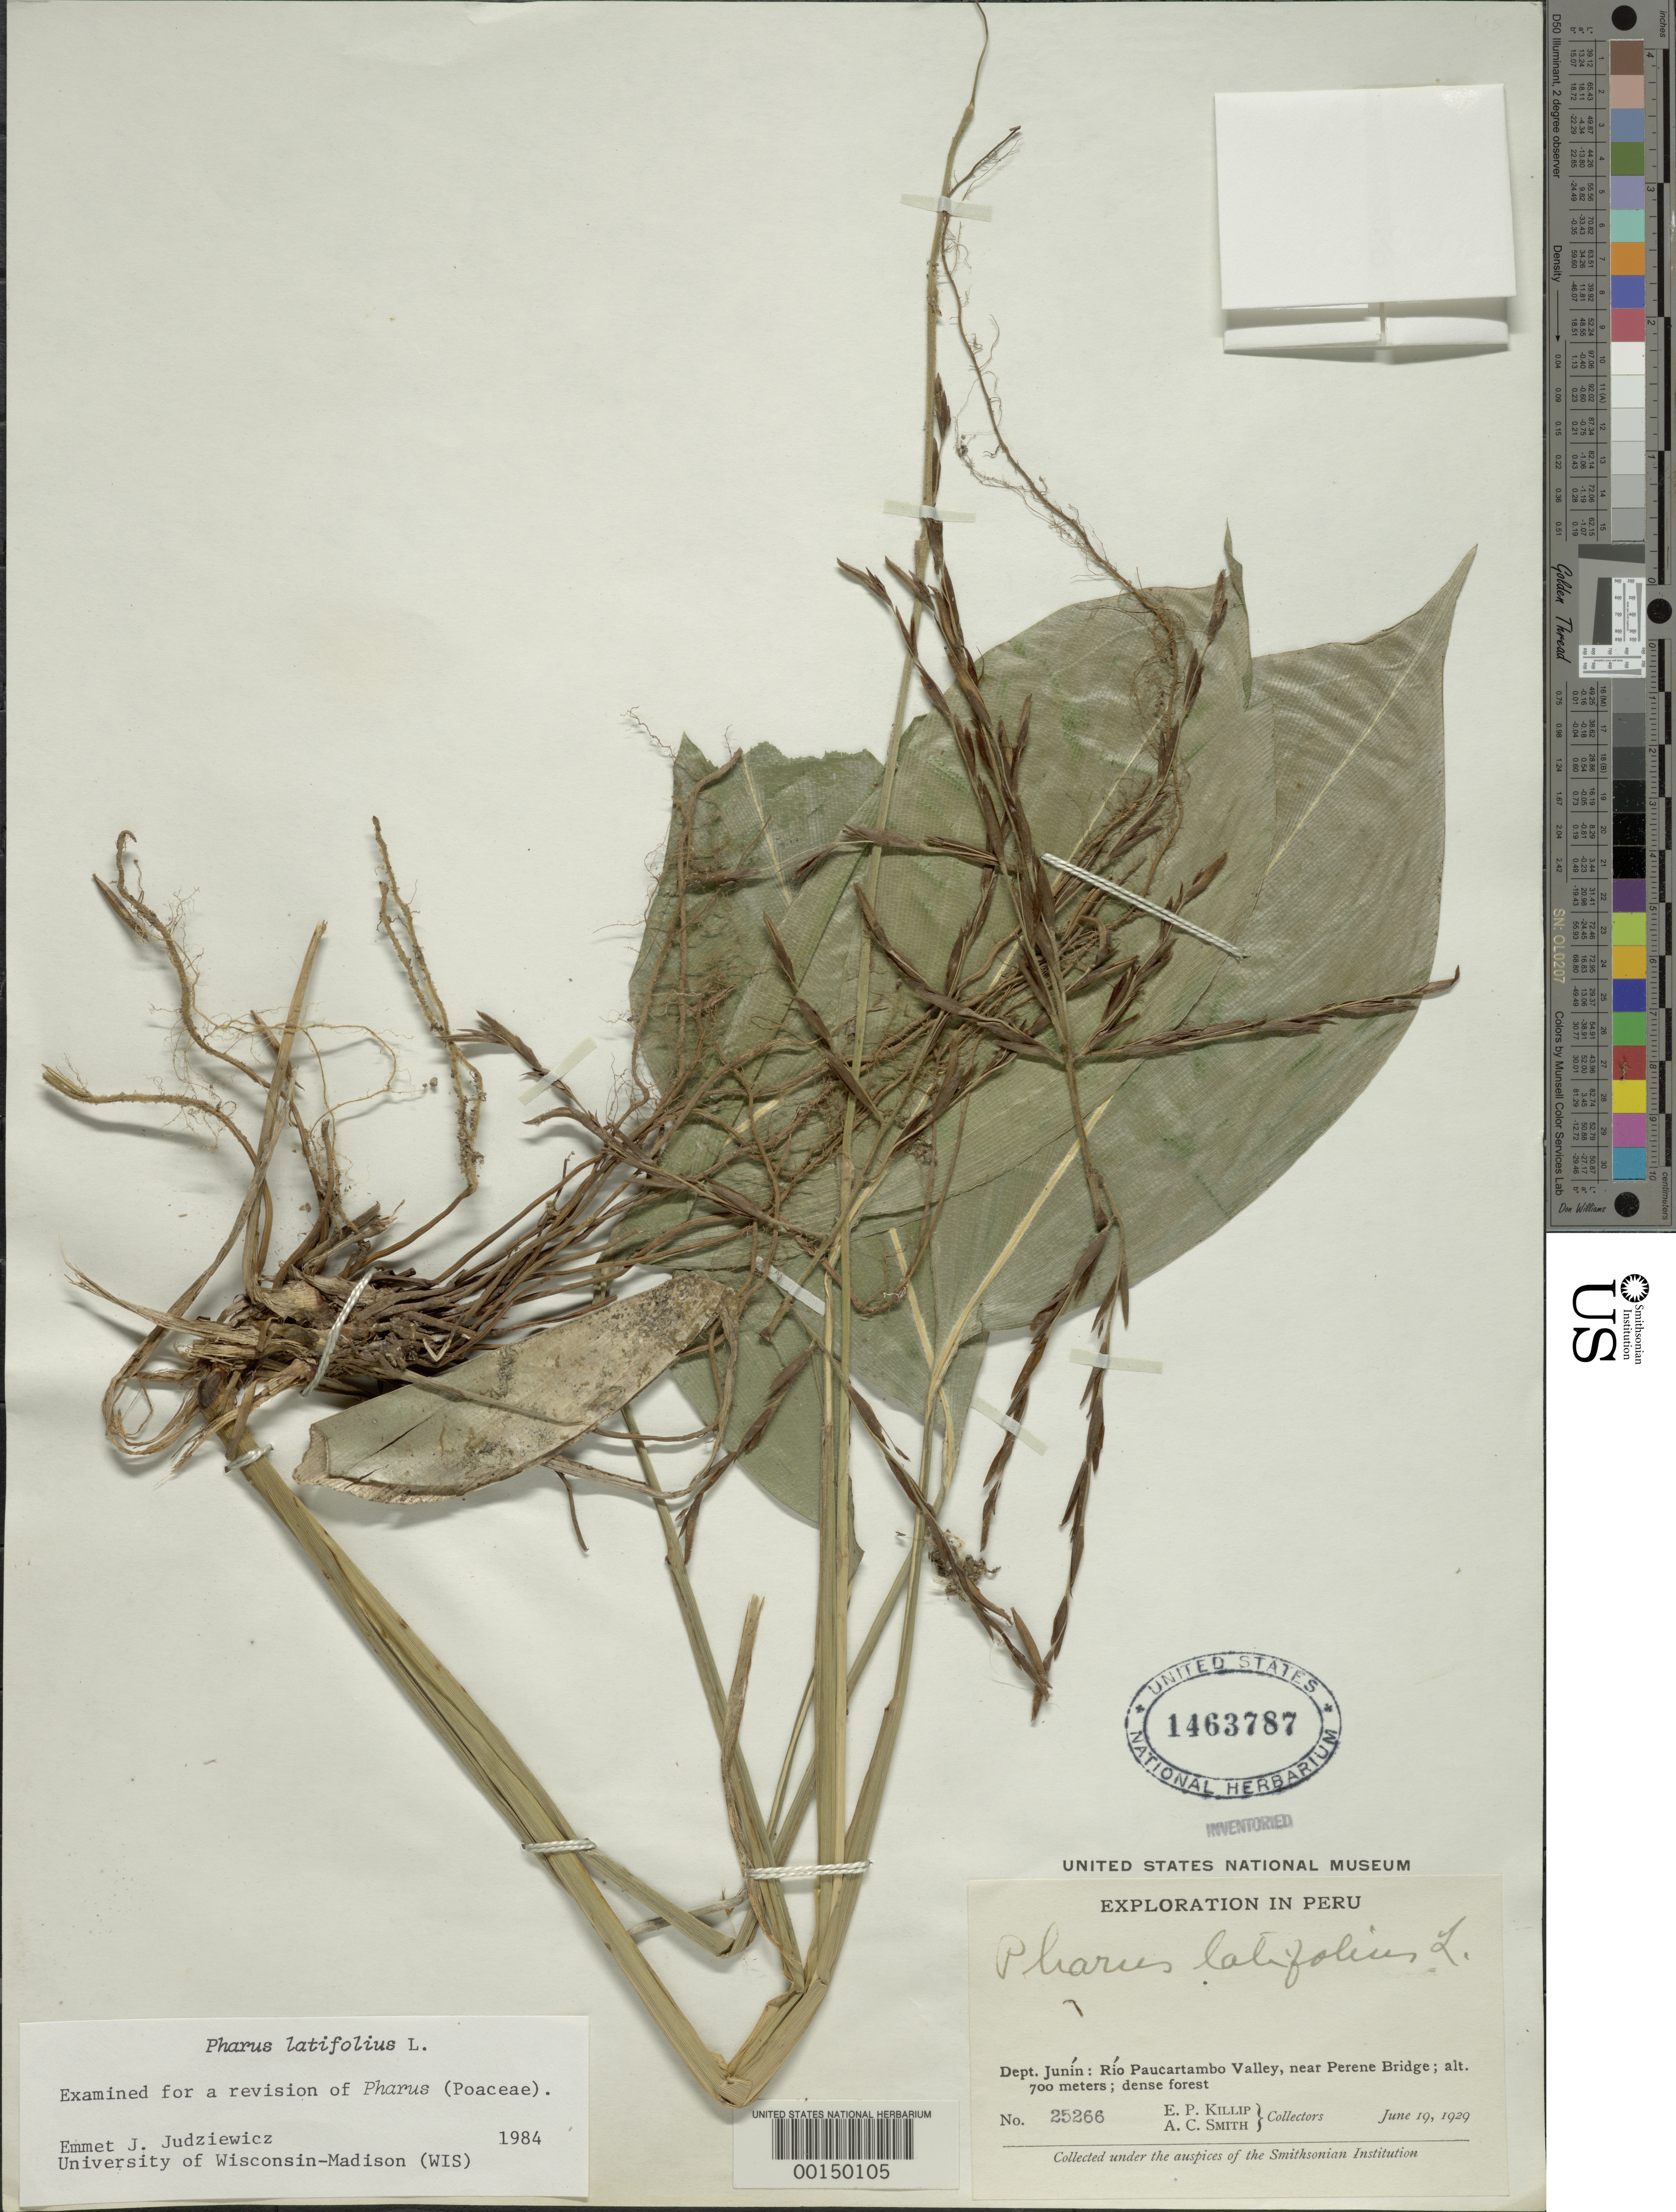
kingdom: Plantae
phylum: Tracheophyta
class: Liliopsida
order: Poales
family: Poaceae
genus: Pharus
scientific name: Pharus latifolius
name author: L.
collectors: E. P. Killip & A. C. Smith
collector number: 25266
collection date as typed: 19 Jun 1929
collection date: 1929-06-19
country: Peru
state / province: Junín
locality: Rio paucartambo valley, perene bridge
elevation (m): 700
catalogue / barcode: US 1463787